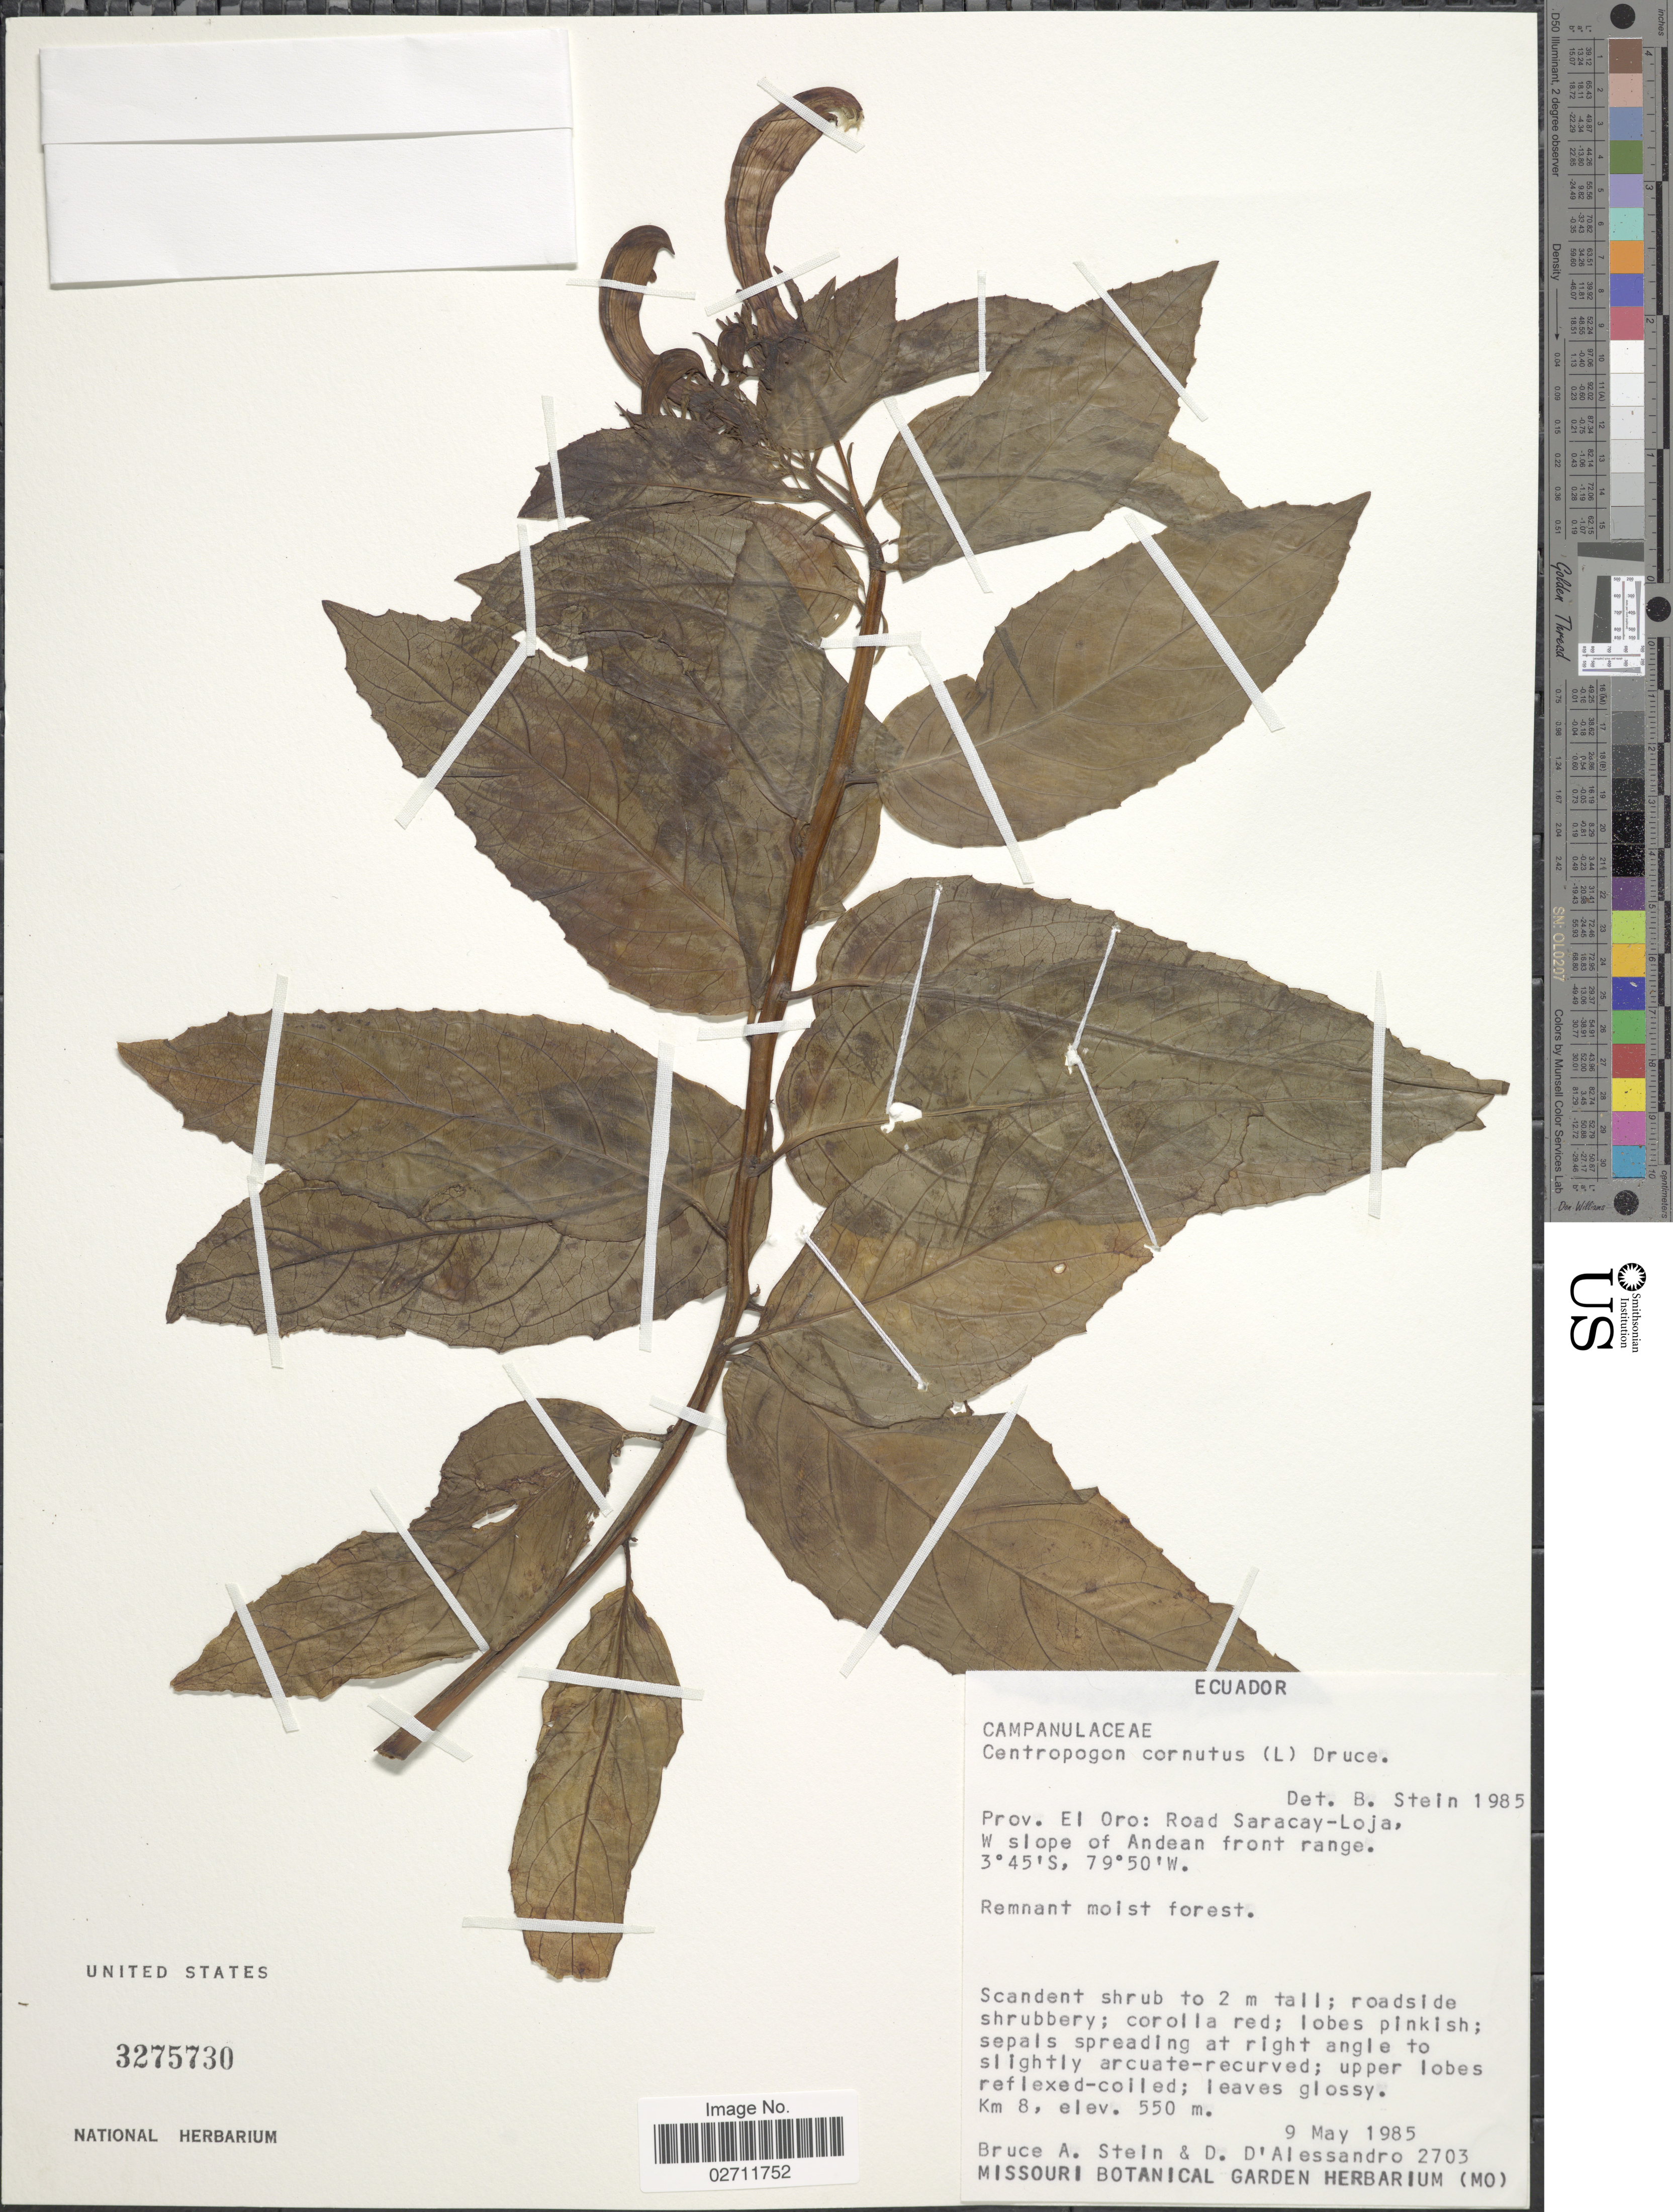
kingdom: Plantae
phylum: Tracheophyta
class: Magnoliopsida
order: Asterales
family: Campanulaceae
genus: Centropogon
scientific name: Centropogon cornutus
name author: (L.) Druce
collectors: B. A. Stein & D. D'alessandro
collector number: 2703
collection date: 1985-05-09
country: Ecuador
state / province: El Oro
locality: Road Saracay-Loja, W slope of Andean front range, km 8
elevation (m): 550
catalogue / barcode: US 3275730